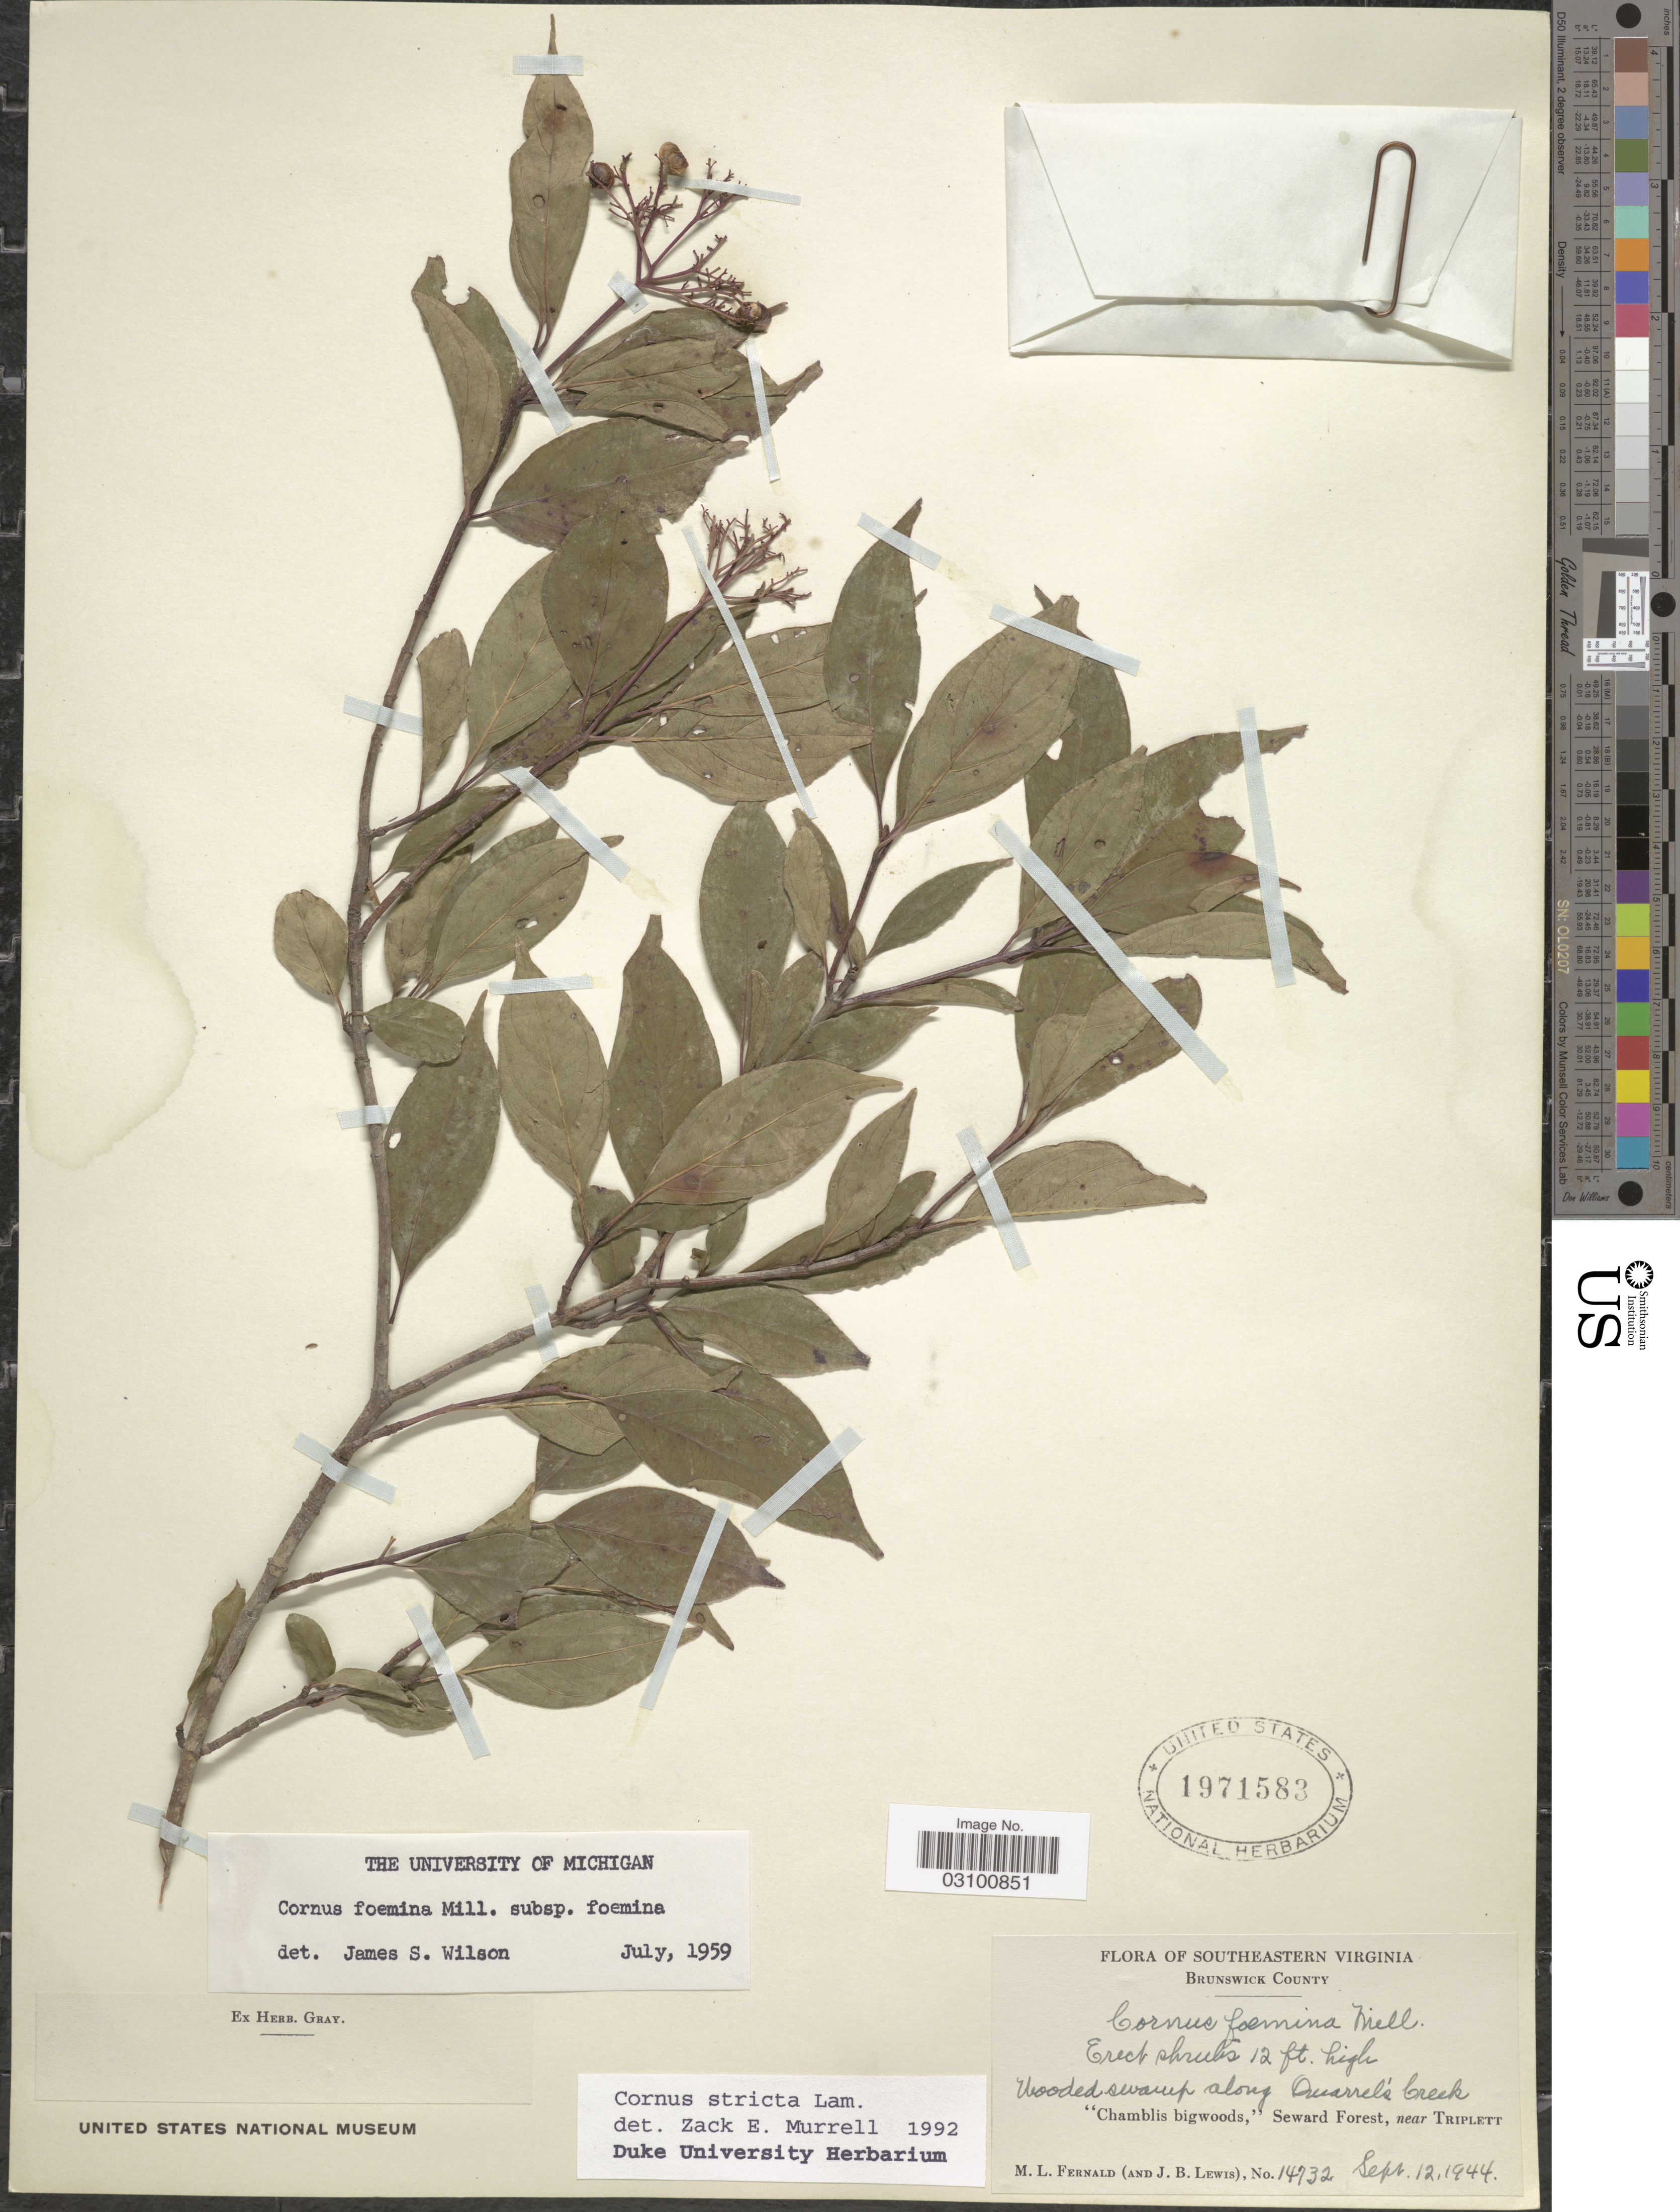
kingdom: Plantae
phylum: Tracheophyta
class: Magnoliopsida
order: Cornales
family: Cornaceae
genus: Cornus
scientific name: Cornus stricta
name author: Lam.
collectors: M. L. Fernald & J. B. Lewis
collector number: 14732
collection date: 1944-09-12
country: United States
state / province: Virginia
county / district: Brunswick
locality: Southeastern Virginia. Brunswick County. Wooded swamp along Quarrel's Creek. "Chamblis bigwoods", Seward Forest, near Triplett.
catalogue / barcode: US 1971583